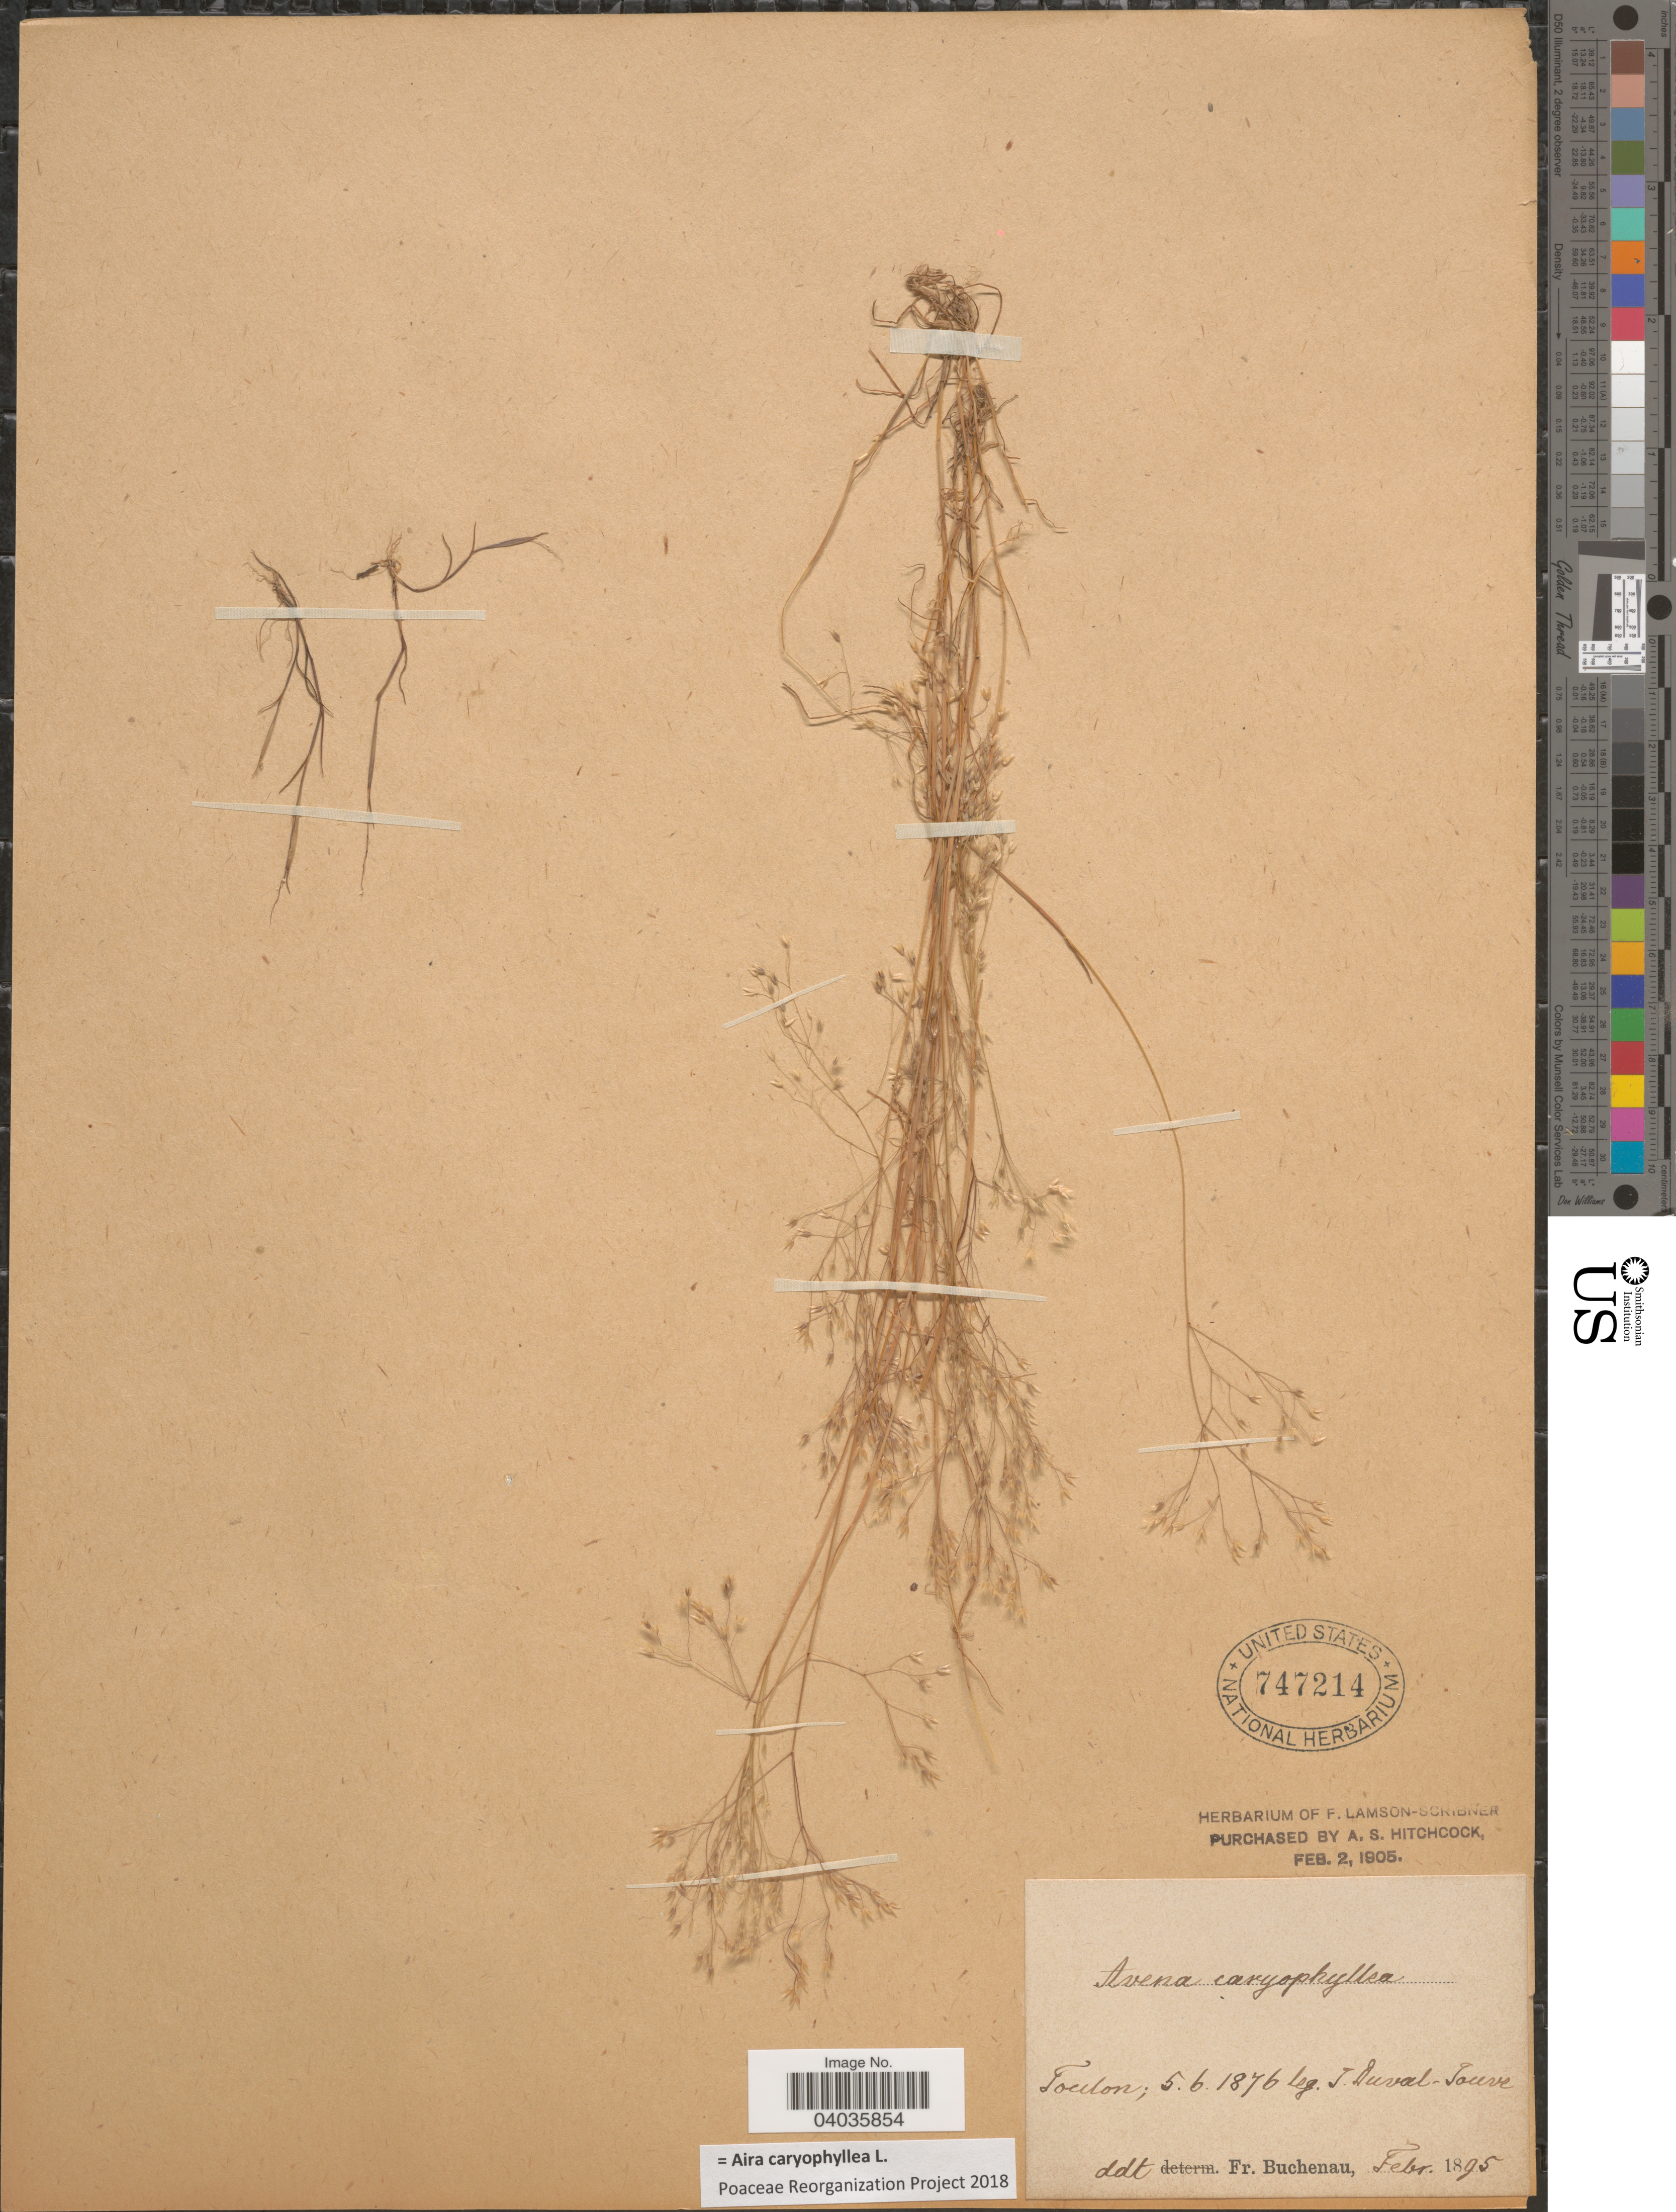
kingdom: Plantae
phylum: Tracheophyta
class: Liliopsida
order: Poales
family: Poaceae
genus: Aira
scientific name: Aira caryophyllea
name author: L.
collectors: J. Duval-Jouve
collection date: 1876-06-05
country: France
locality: Toulon.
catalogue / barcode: US 747214